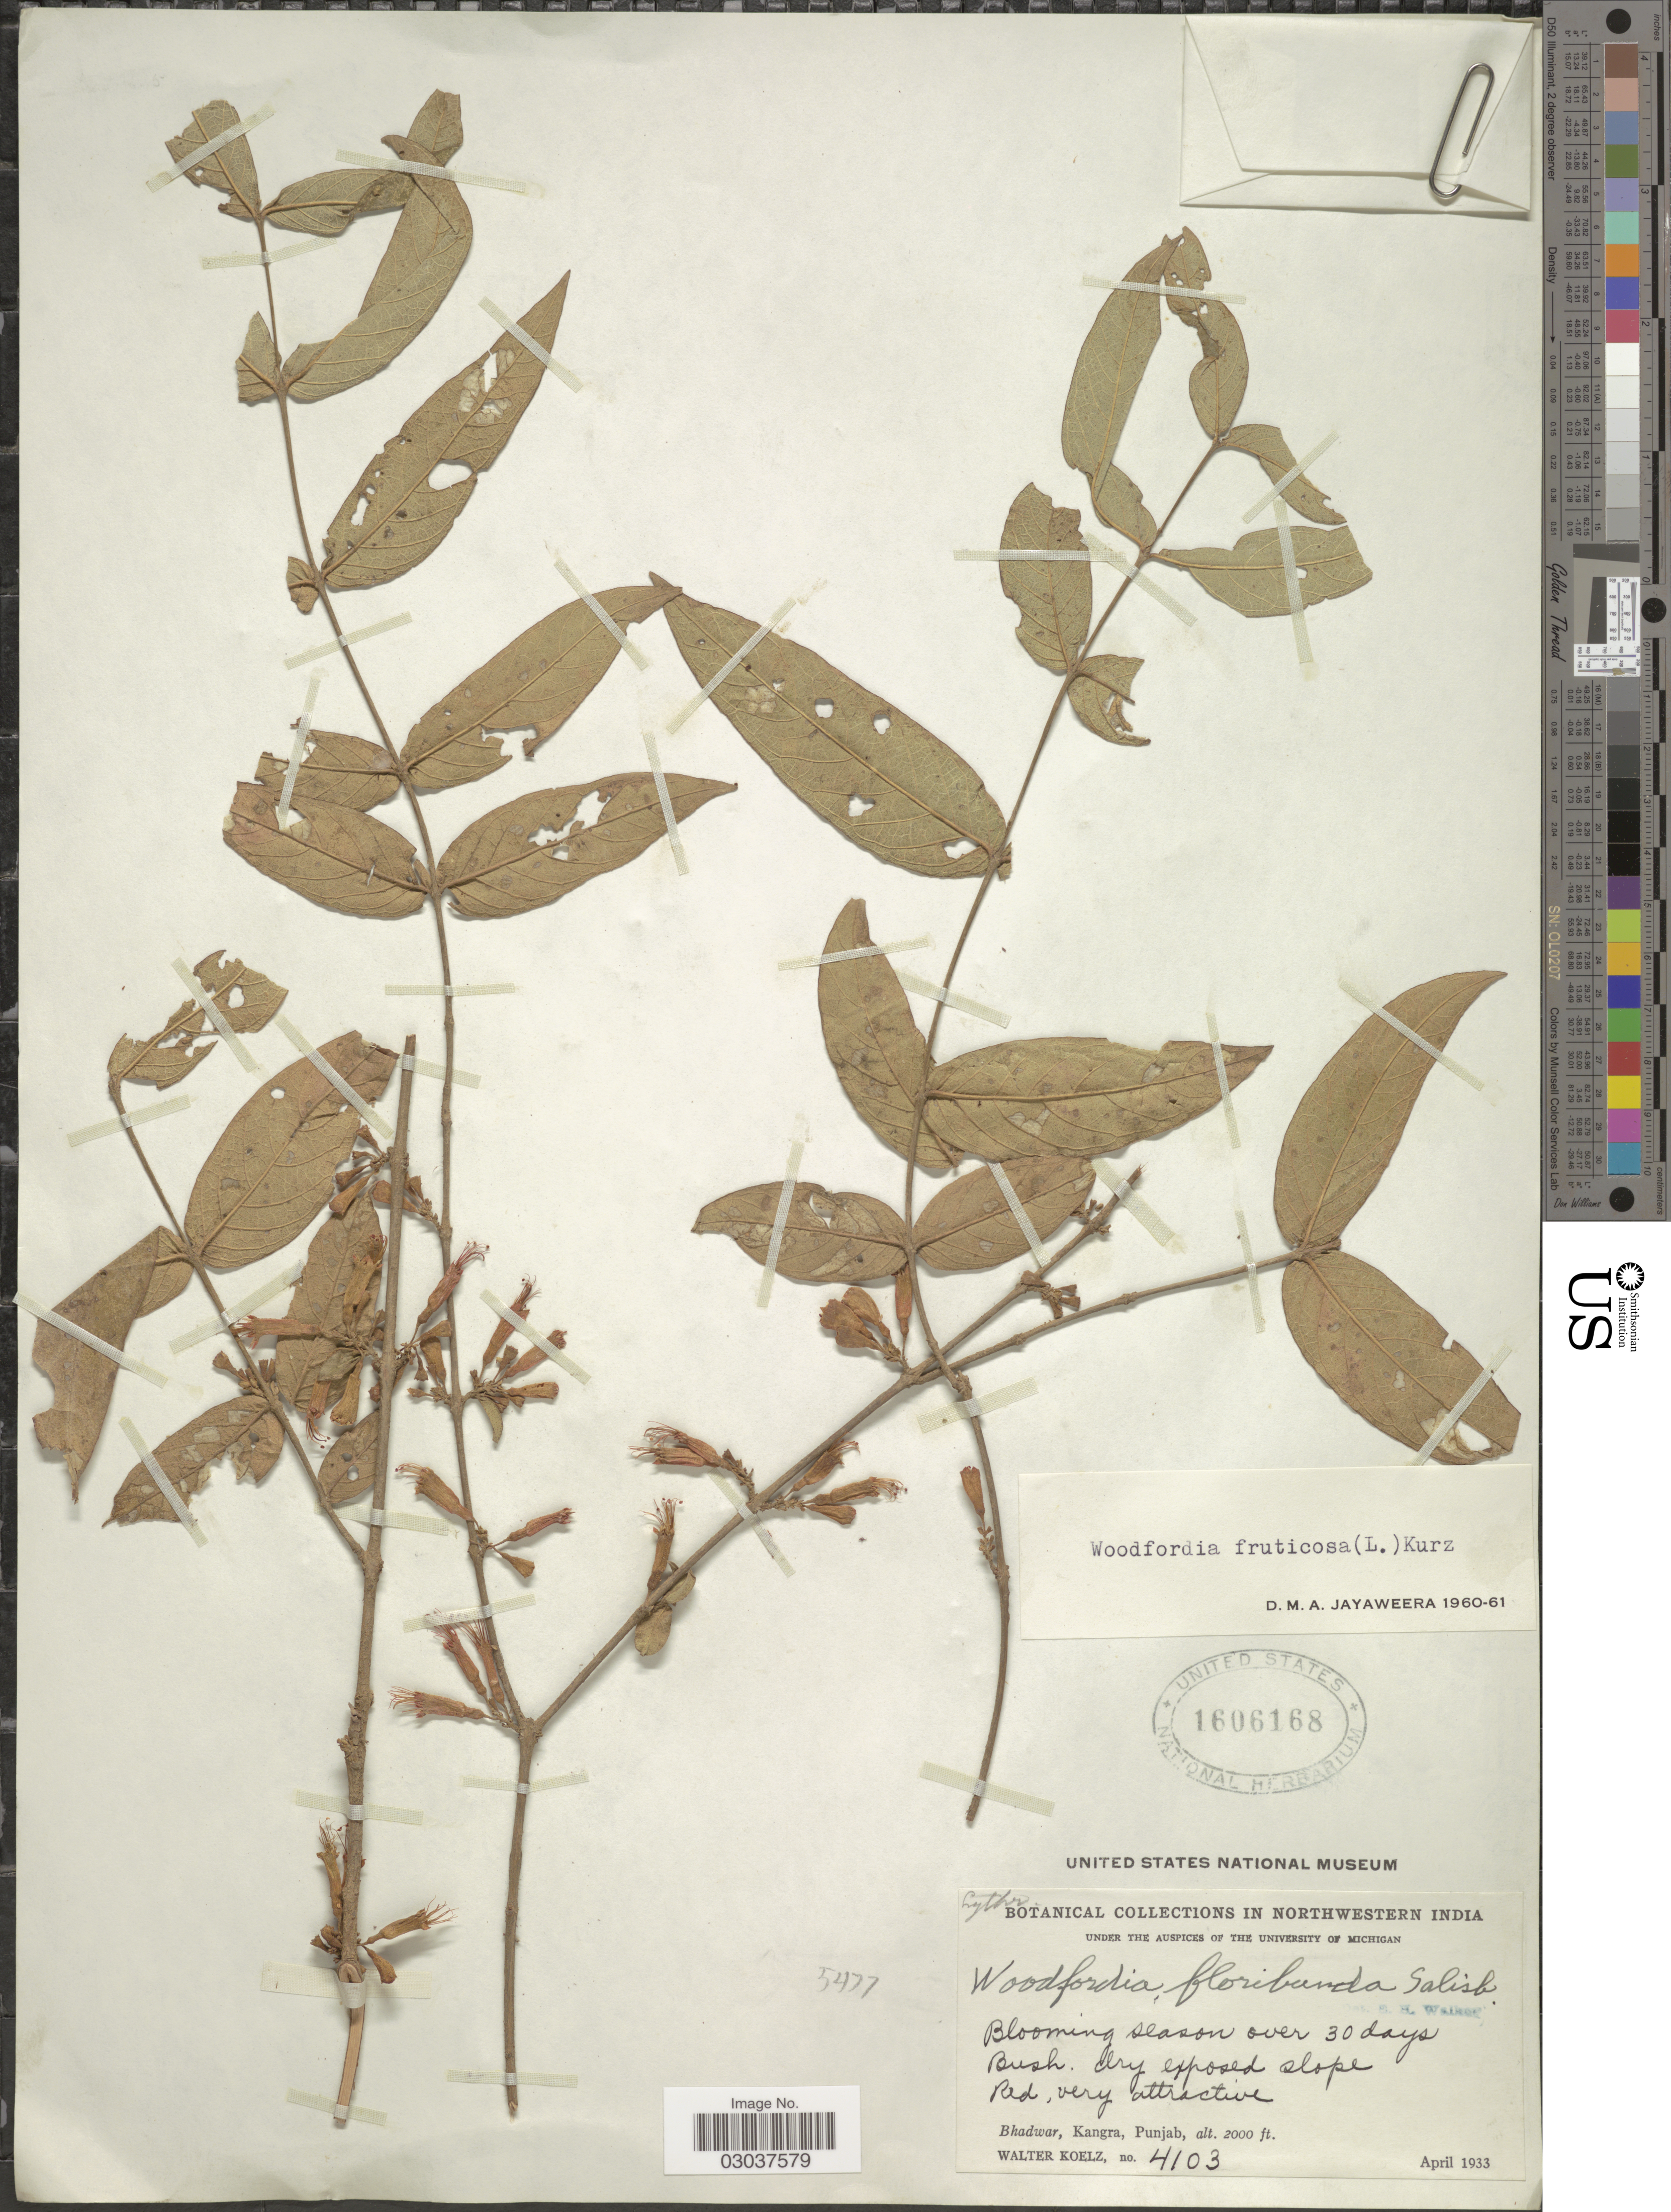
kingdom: Plantae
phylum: Tracheophyta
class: Magnoliopsida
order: Myrtales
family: Lythraceae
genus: Woodfordia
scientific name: Woodfordia fruticosa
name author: (L.) Kurz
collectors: W. N. Koelz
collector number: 4103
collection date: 1933-04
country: India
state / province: Himachal Pradesh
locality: Northwestern India. Bhadwar, Kangra, Punjab.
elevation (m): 610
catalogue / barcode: US 1606168